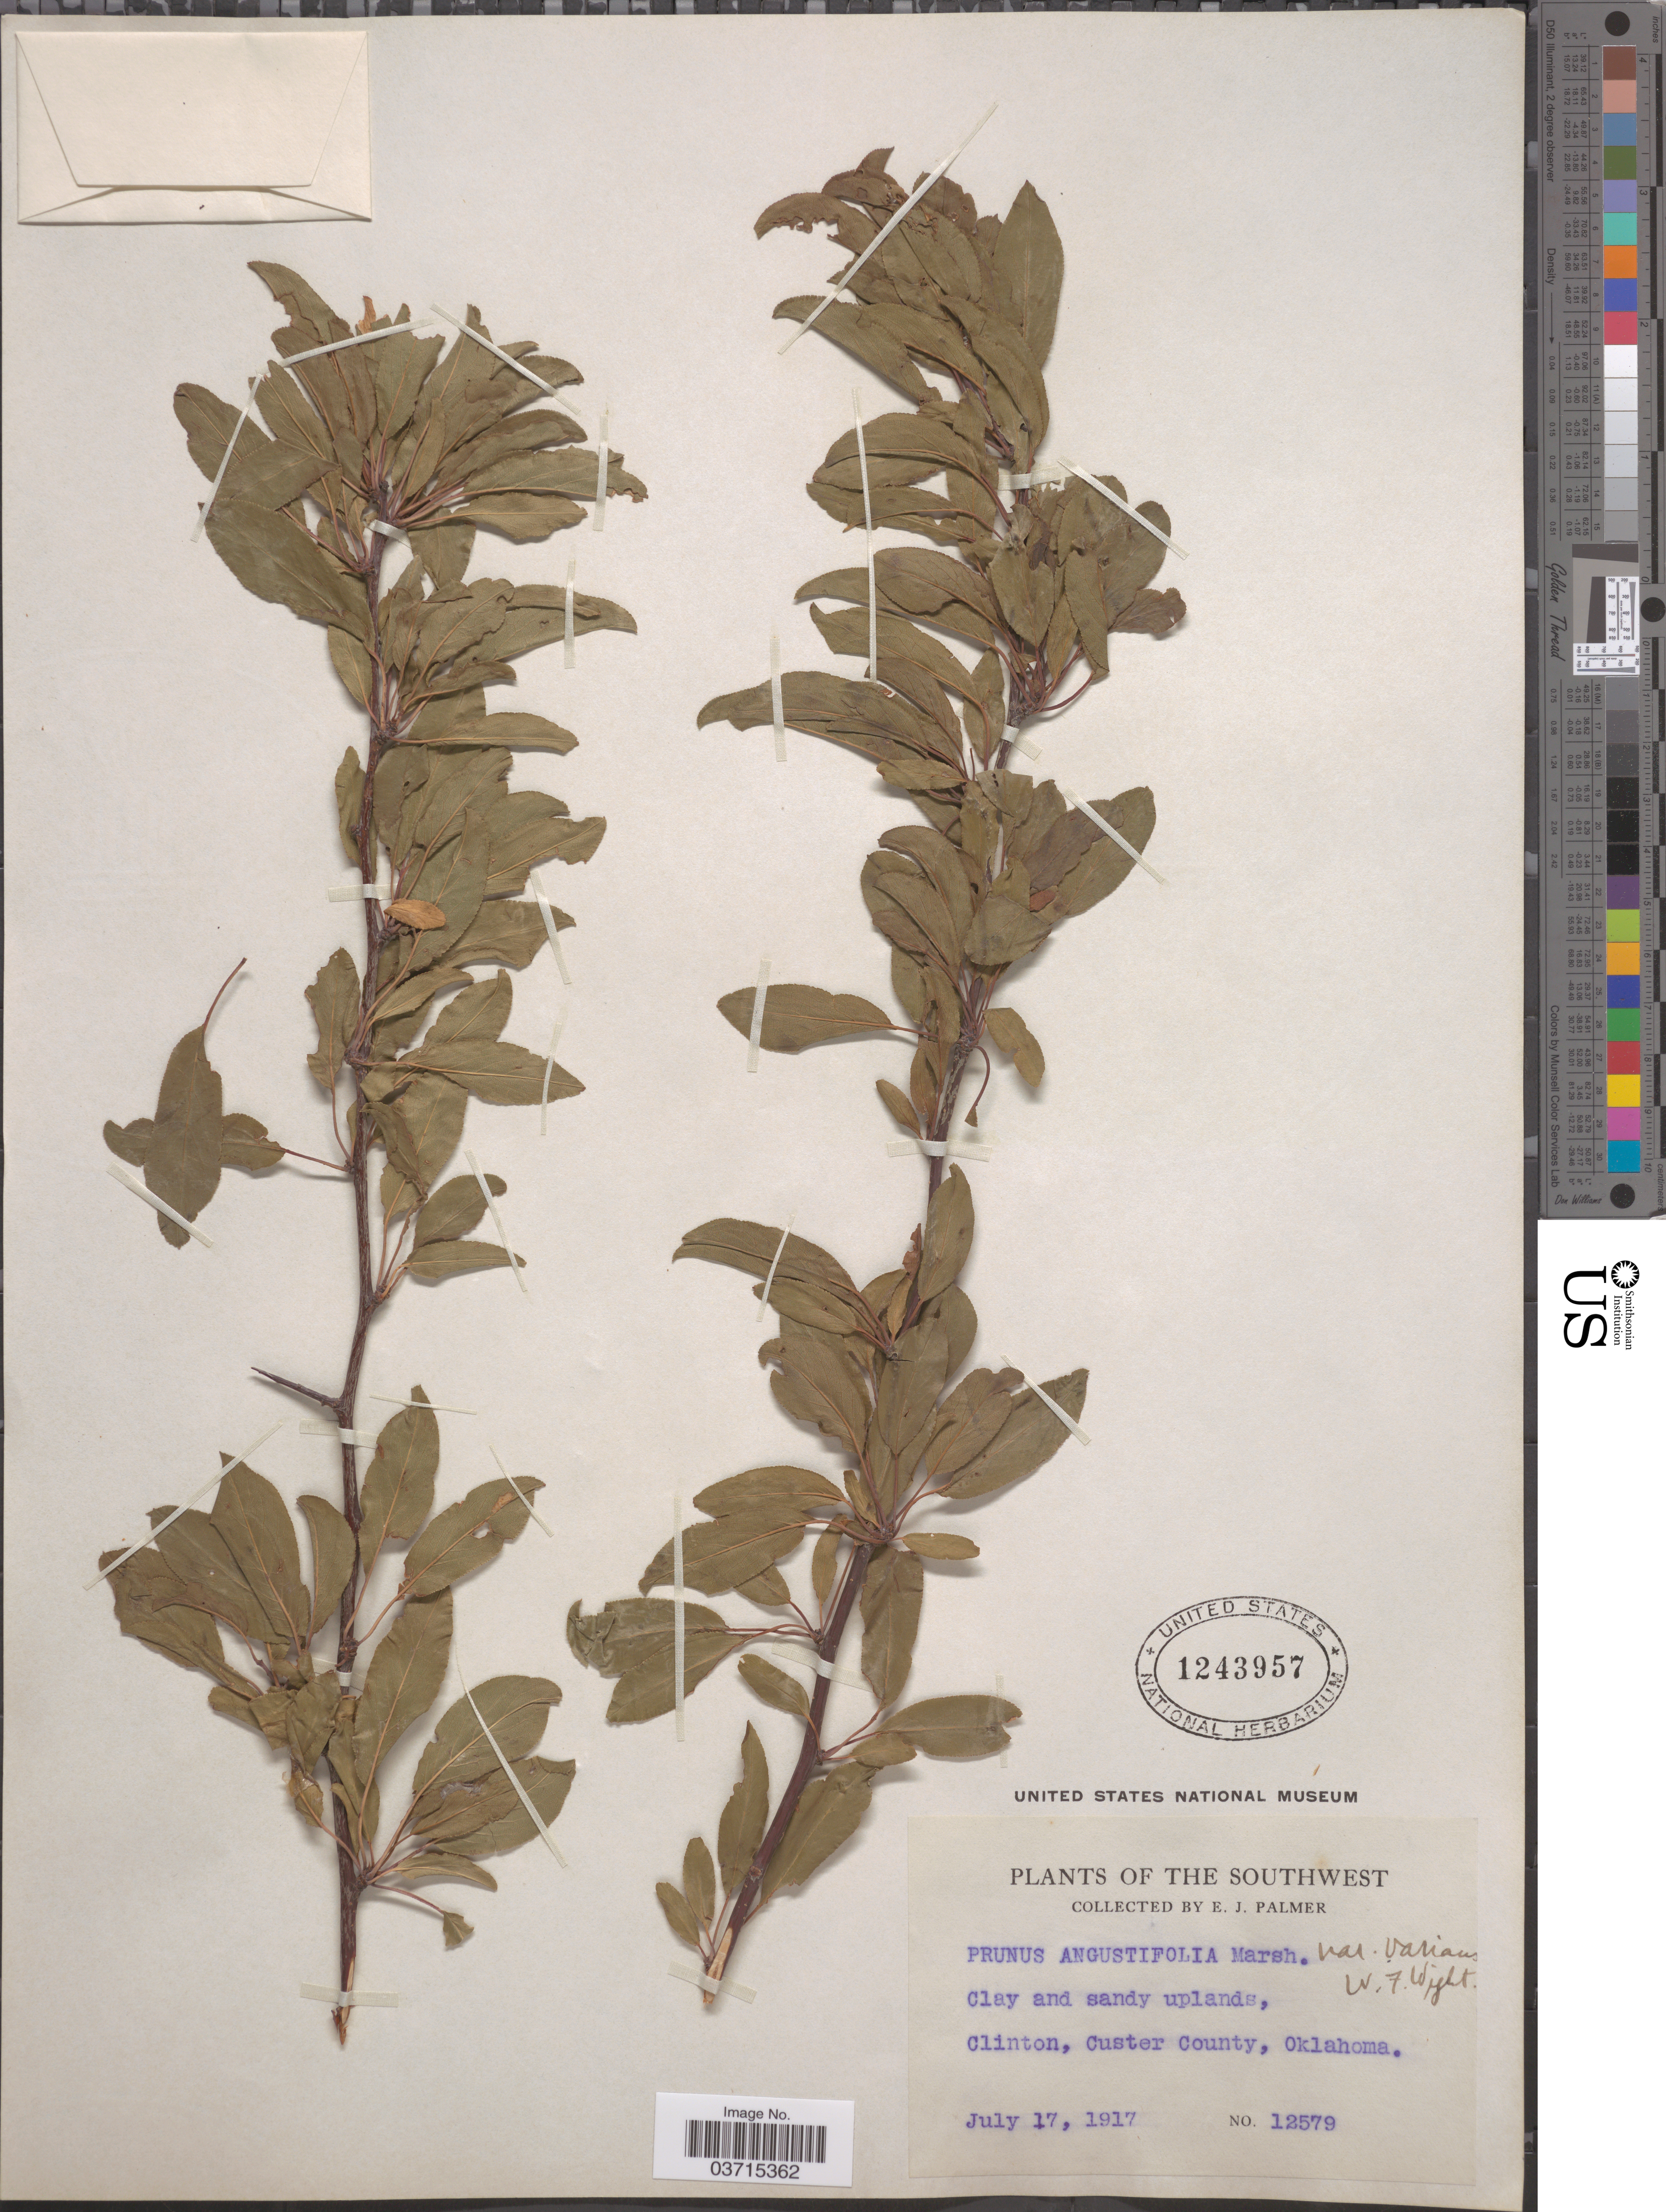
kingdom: Plantae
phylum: Tracheophyta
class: Magnoliopsida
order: Rosales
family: Rosaceae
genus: Prunus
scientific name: Prunus angustifolia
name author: Marshall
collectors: E. J. Palmer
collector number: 12579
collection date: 1917-07-17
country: United States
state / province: Oklahoma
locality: The Southwest. Clinton, Custer County.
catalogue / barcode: US 1243957